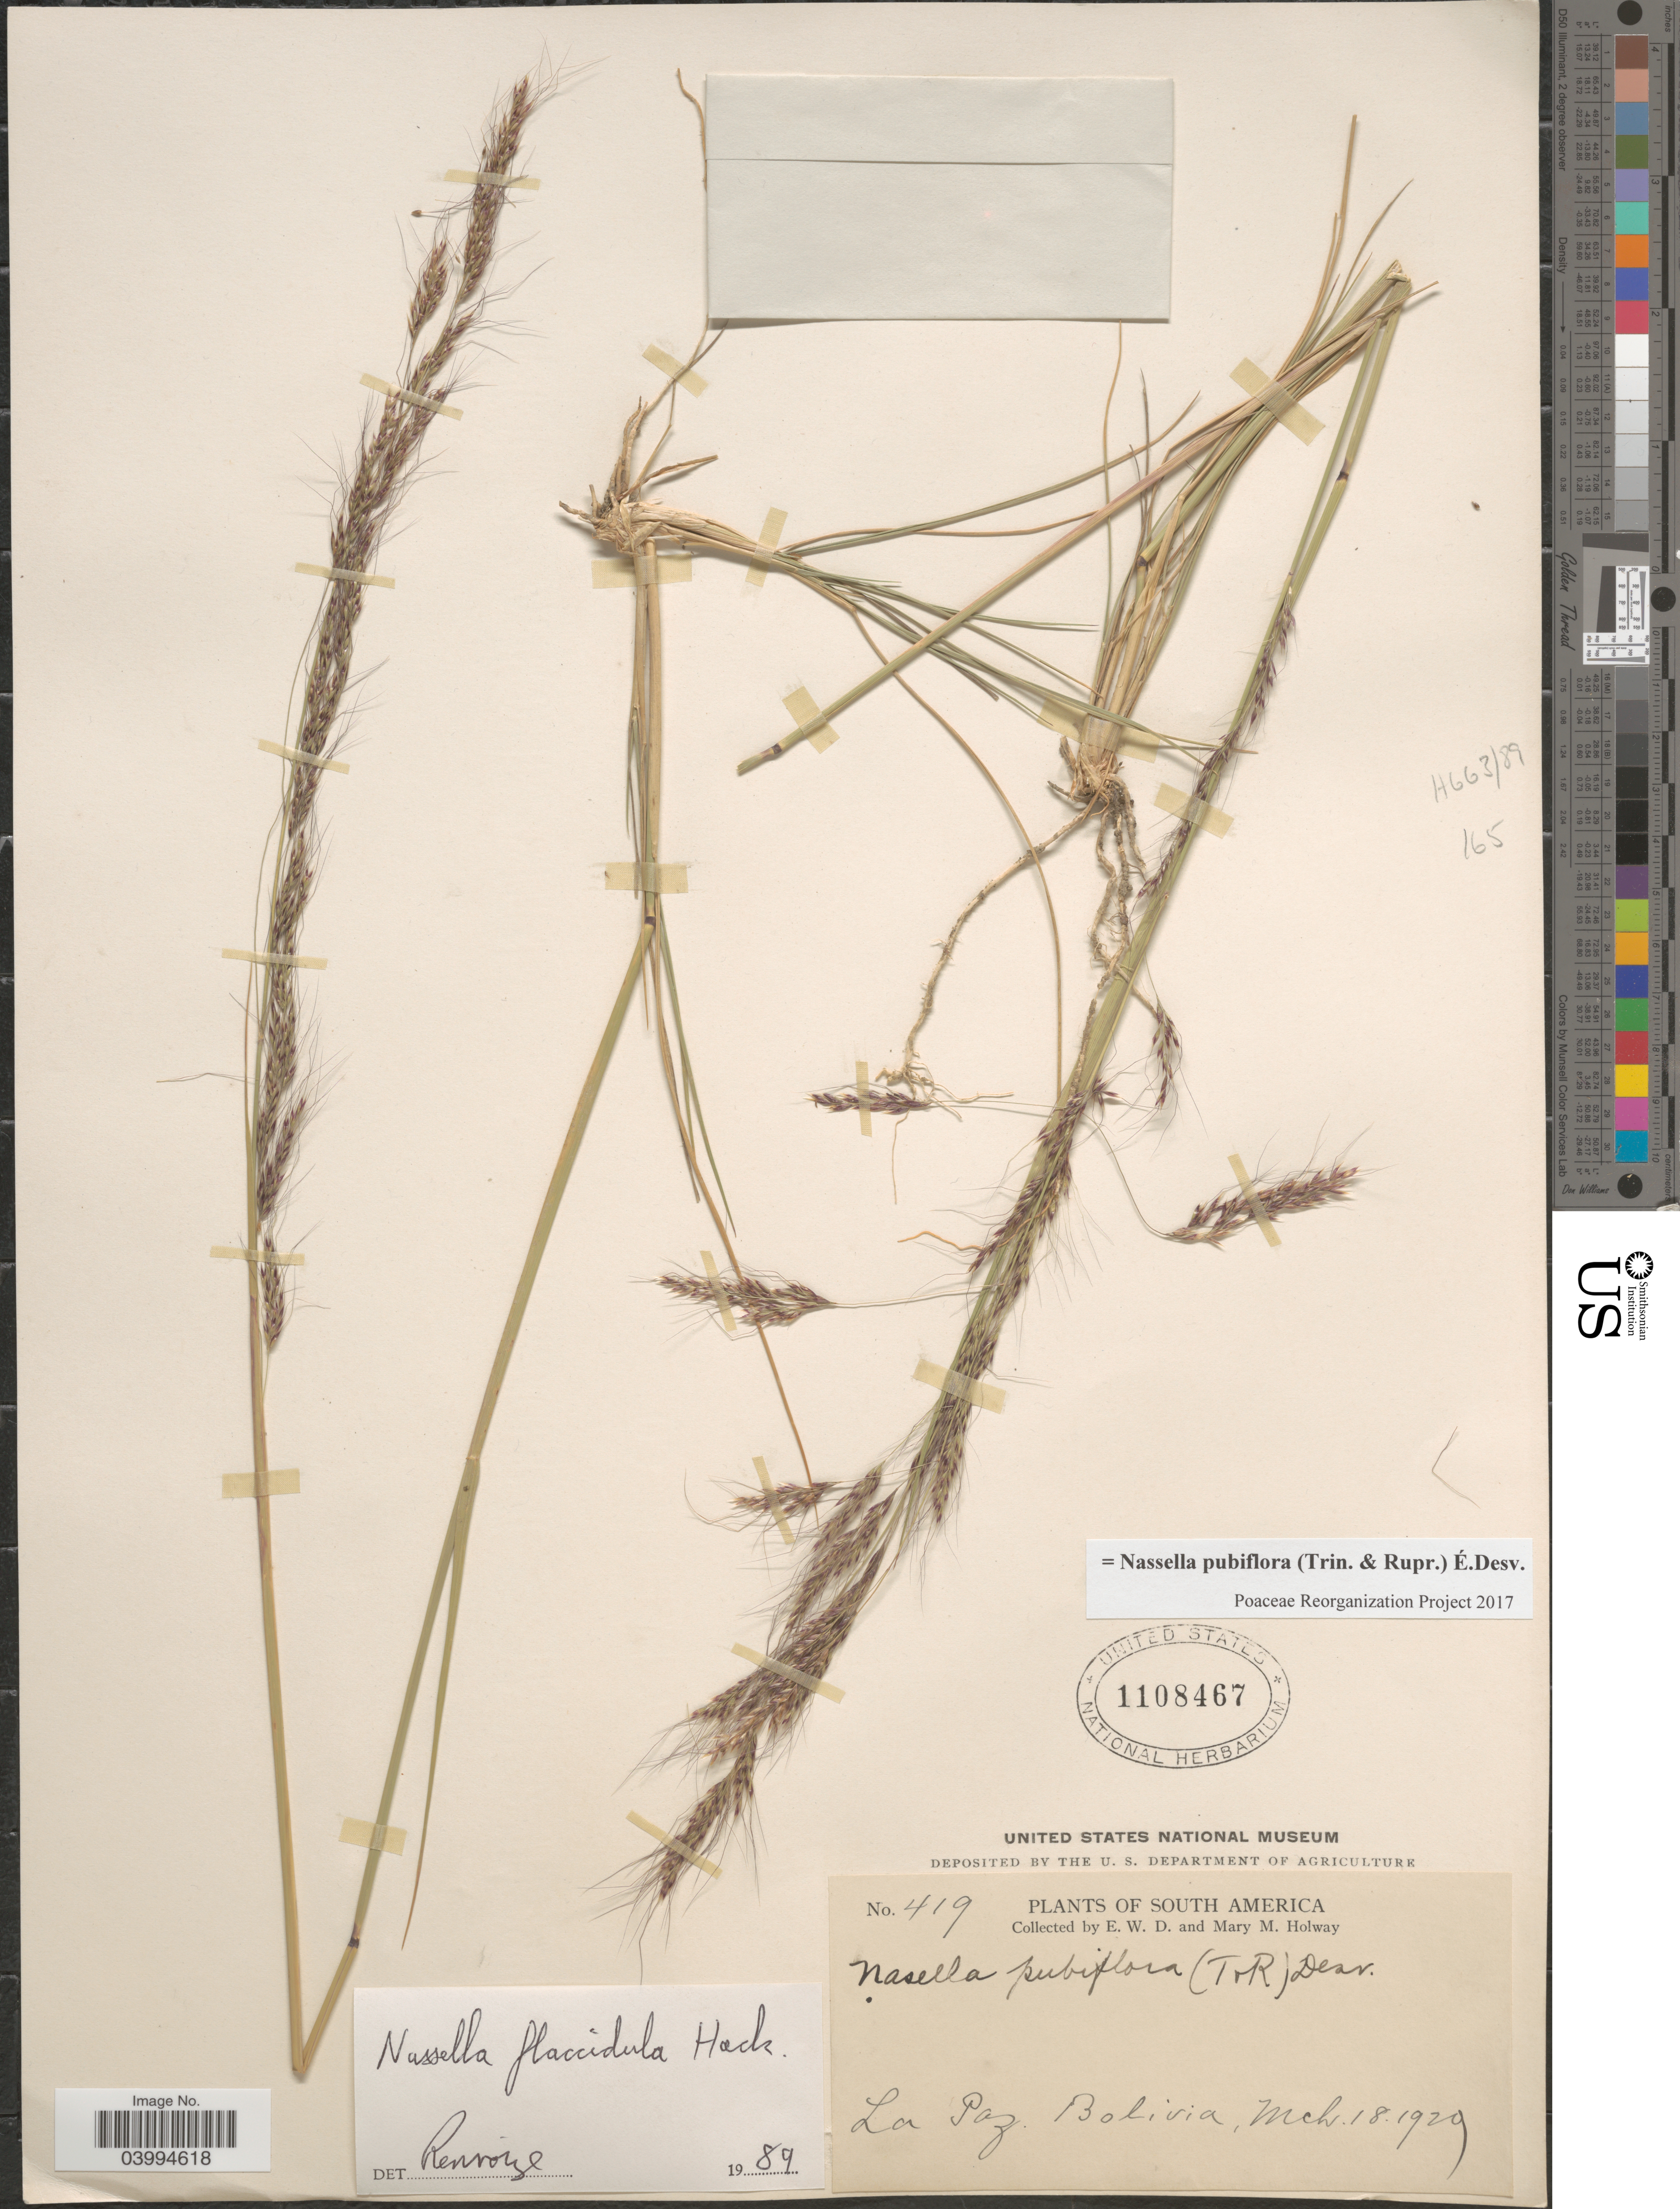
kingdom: Plantae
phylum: Tracheophyta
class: Liliopsida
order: Poales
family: Poaceae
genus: Nassella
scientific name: Nassella pubiflora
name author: (Trin. & Rupr.) É. Desv.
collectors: E. W. D. Holway & M. M. Holway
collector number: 419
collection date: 1929-03-18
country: Bolivia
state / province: La Paz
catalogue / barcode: US 1108467